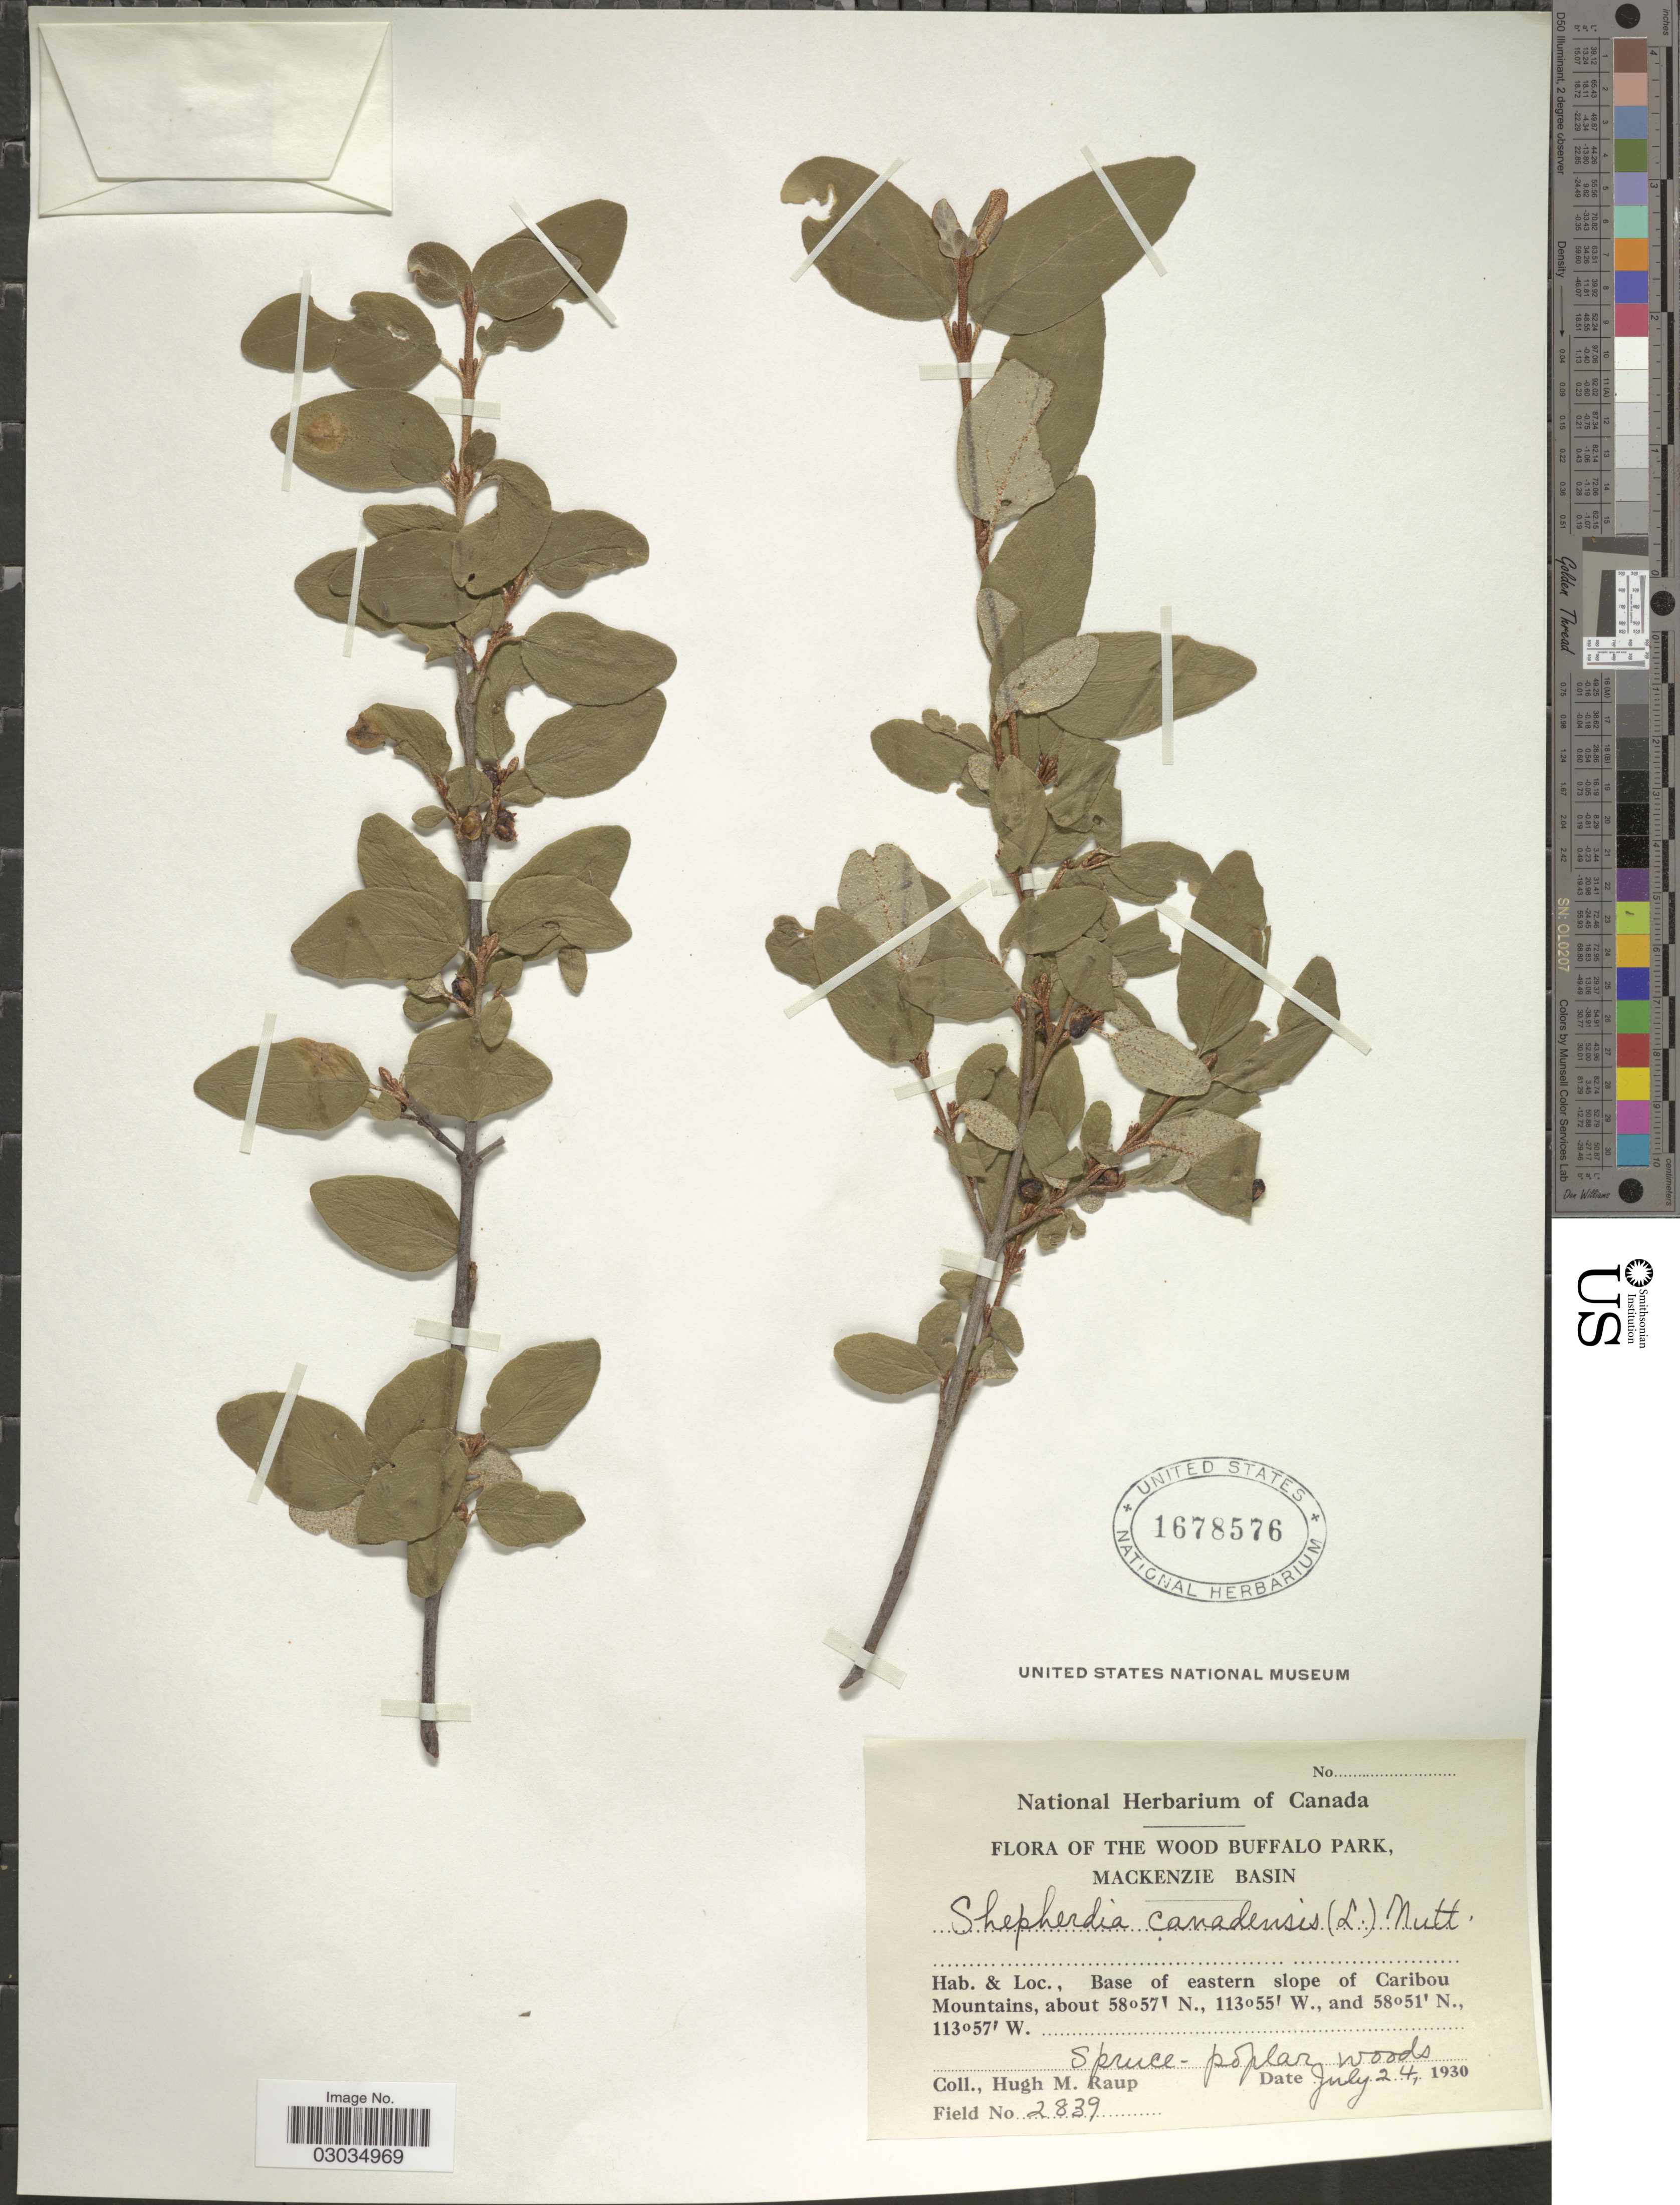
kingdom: Plantae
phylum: Tracheophyta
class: Magnoliopsida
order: Rosales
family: Elaeagnaceae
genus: Shepherdia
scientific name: Shepherdia canadensis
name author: (L.) Nutt.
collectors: H. Raup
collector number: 2839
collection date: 1930-07-24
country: Canada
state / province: Alberta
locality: The Wood Buffalo Park, Mackenzie Basin, Base of eastern slope of Caribou Mountains.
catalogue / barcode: US 1678576